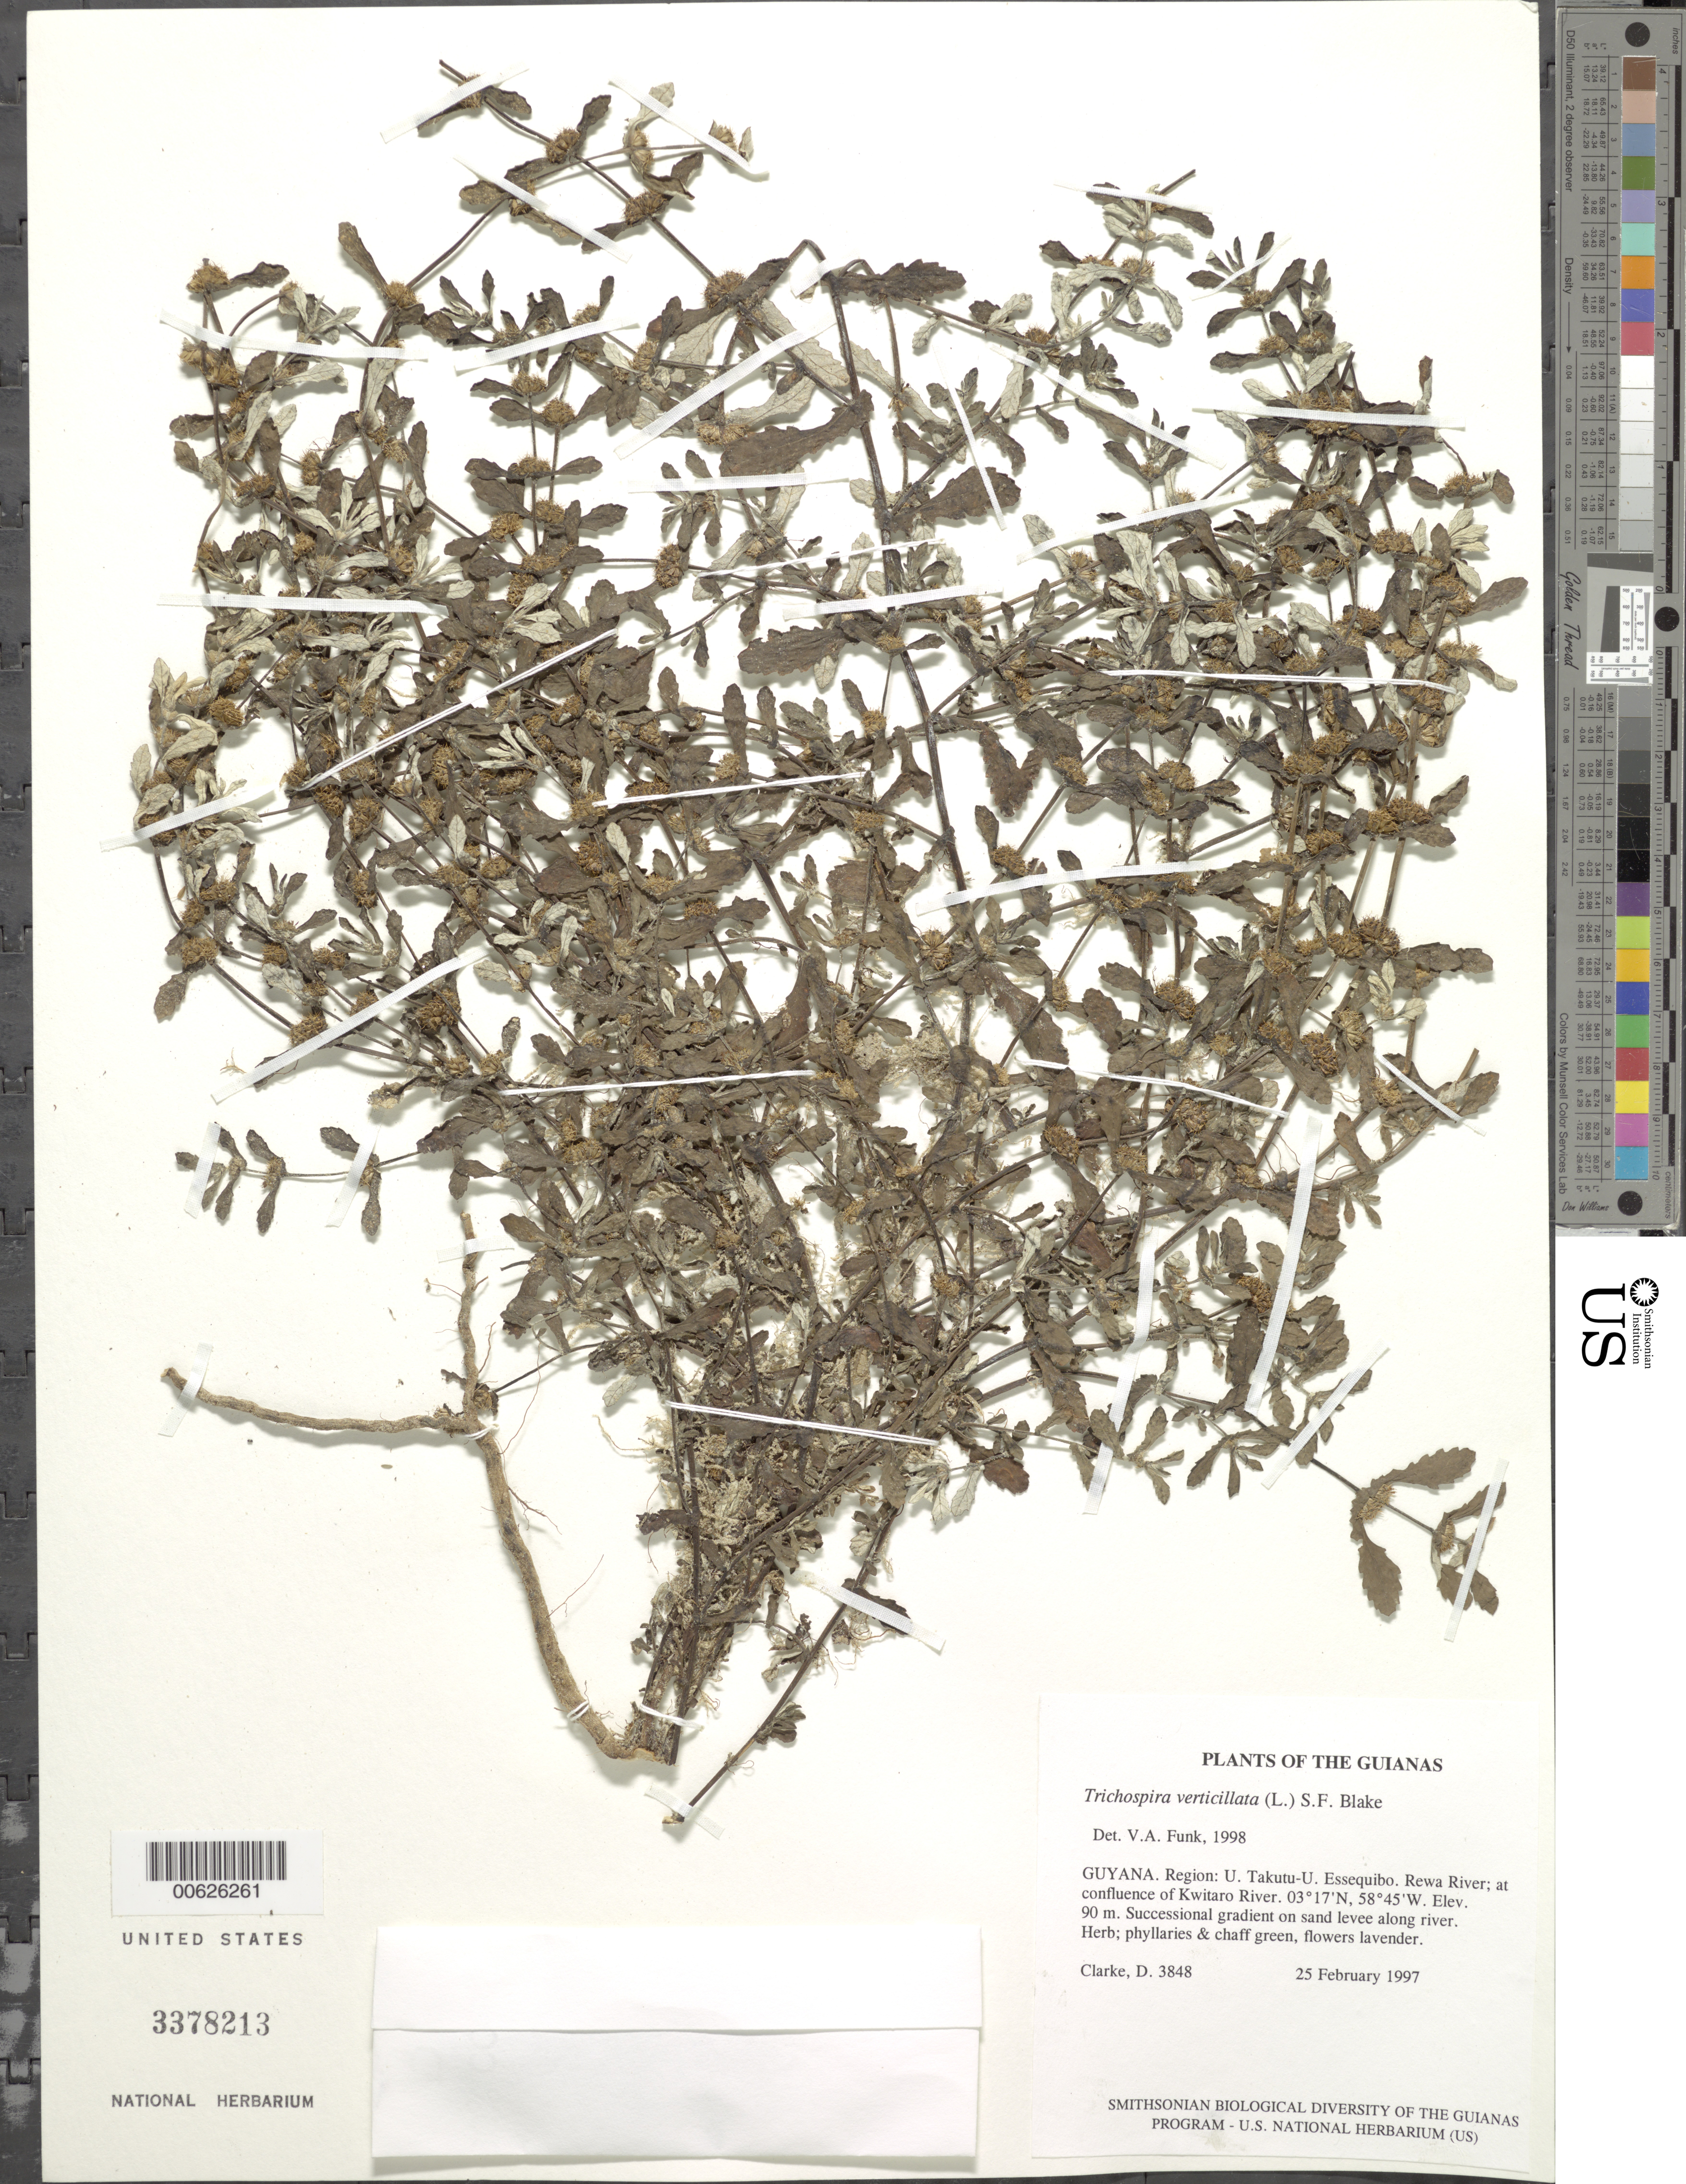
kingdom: Plantae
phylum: Tracheophyta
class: Magnoliopsida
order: Asterales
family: Asteraceae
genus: Trichospira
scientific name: Trichospira verticillata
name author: (L.) S.F. Blake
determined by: Funk, Vicki A., (BOT), Smithsonian Institution - National Museum of Natural History (UNITED STATES)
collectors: H. D. Clarke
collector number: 3848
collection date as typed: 25 February 1997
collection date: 1997-02-25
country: Guyana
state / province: U. Takutu-U. Essequibo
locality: Rewa River; at confluence of Kwitaro River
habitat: Successional gradient on sand levee along river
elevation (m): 90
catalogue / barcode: US 3378213